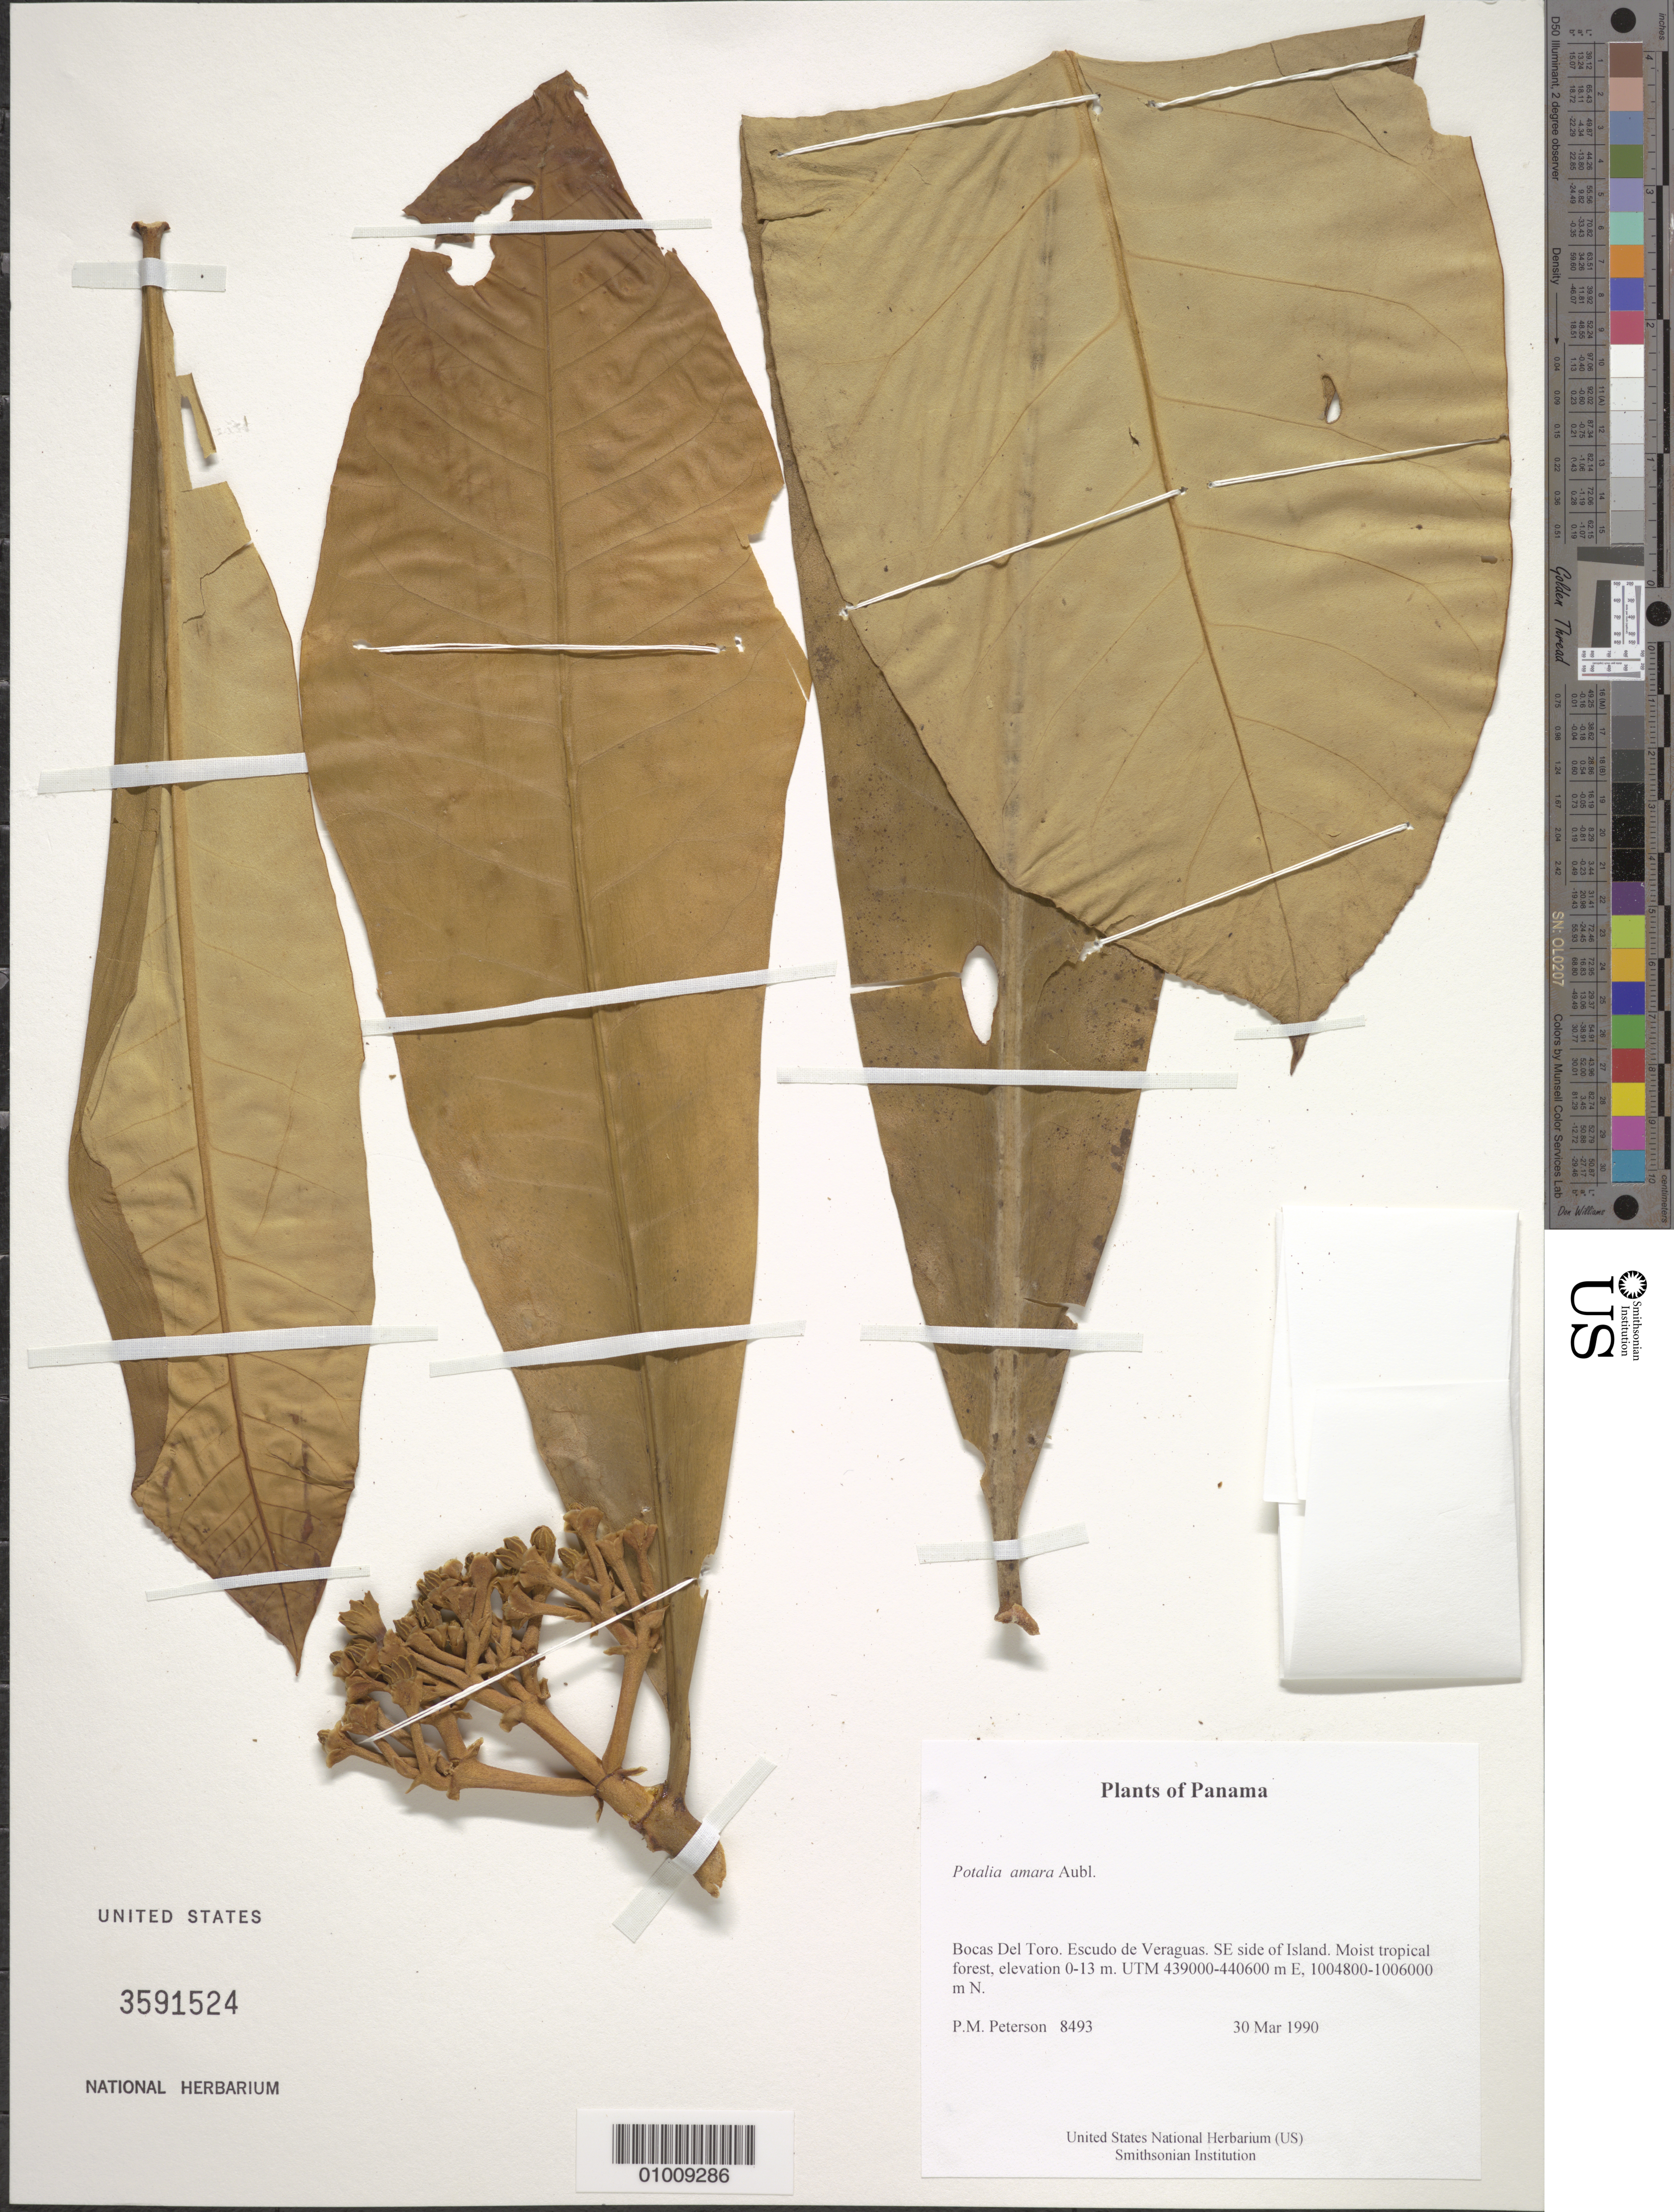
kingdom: Plantae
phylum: Tracheophyta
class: Magnoliopsida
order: Gentianales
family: Gentianaceae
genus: Potalia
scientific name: Potalia amara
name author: Aubl.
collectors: P. M. Peterson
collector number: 08493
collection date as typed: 30 Mar 1990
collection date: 1990-03-30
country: Panama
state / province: Bocas del Toro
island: Escudo de Veraguas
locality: SE side of Island.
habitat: Moist tropical forest, UTM 439000-440600 m E. to 1004800-1006000 m N.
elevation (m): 0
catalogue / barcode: US 3591524